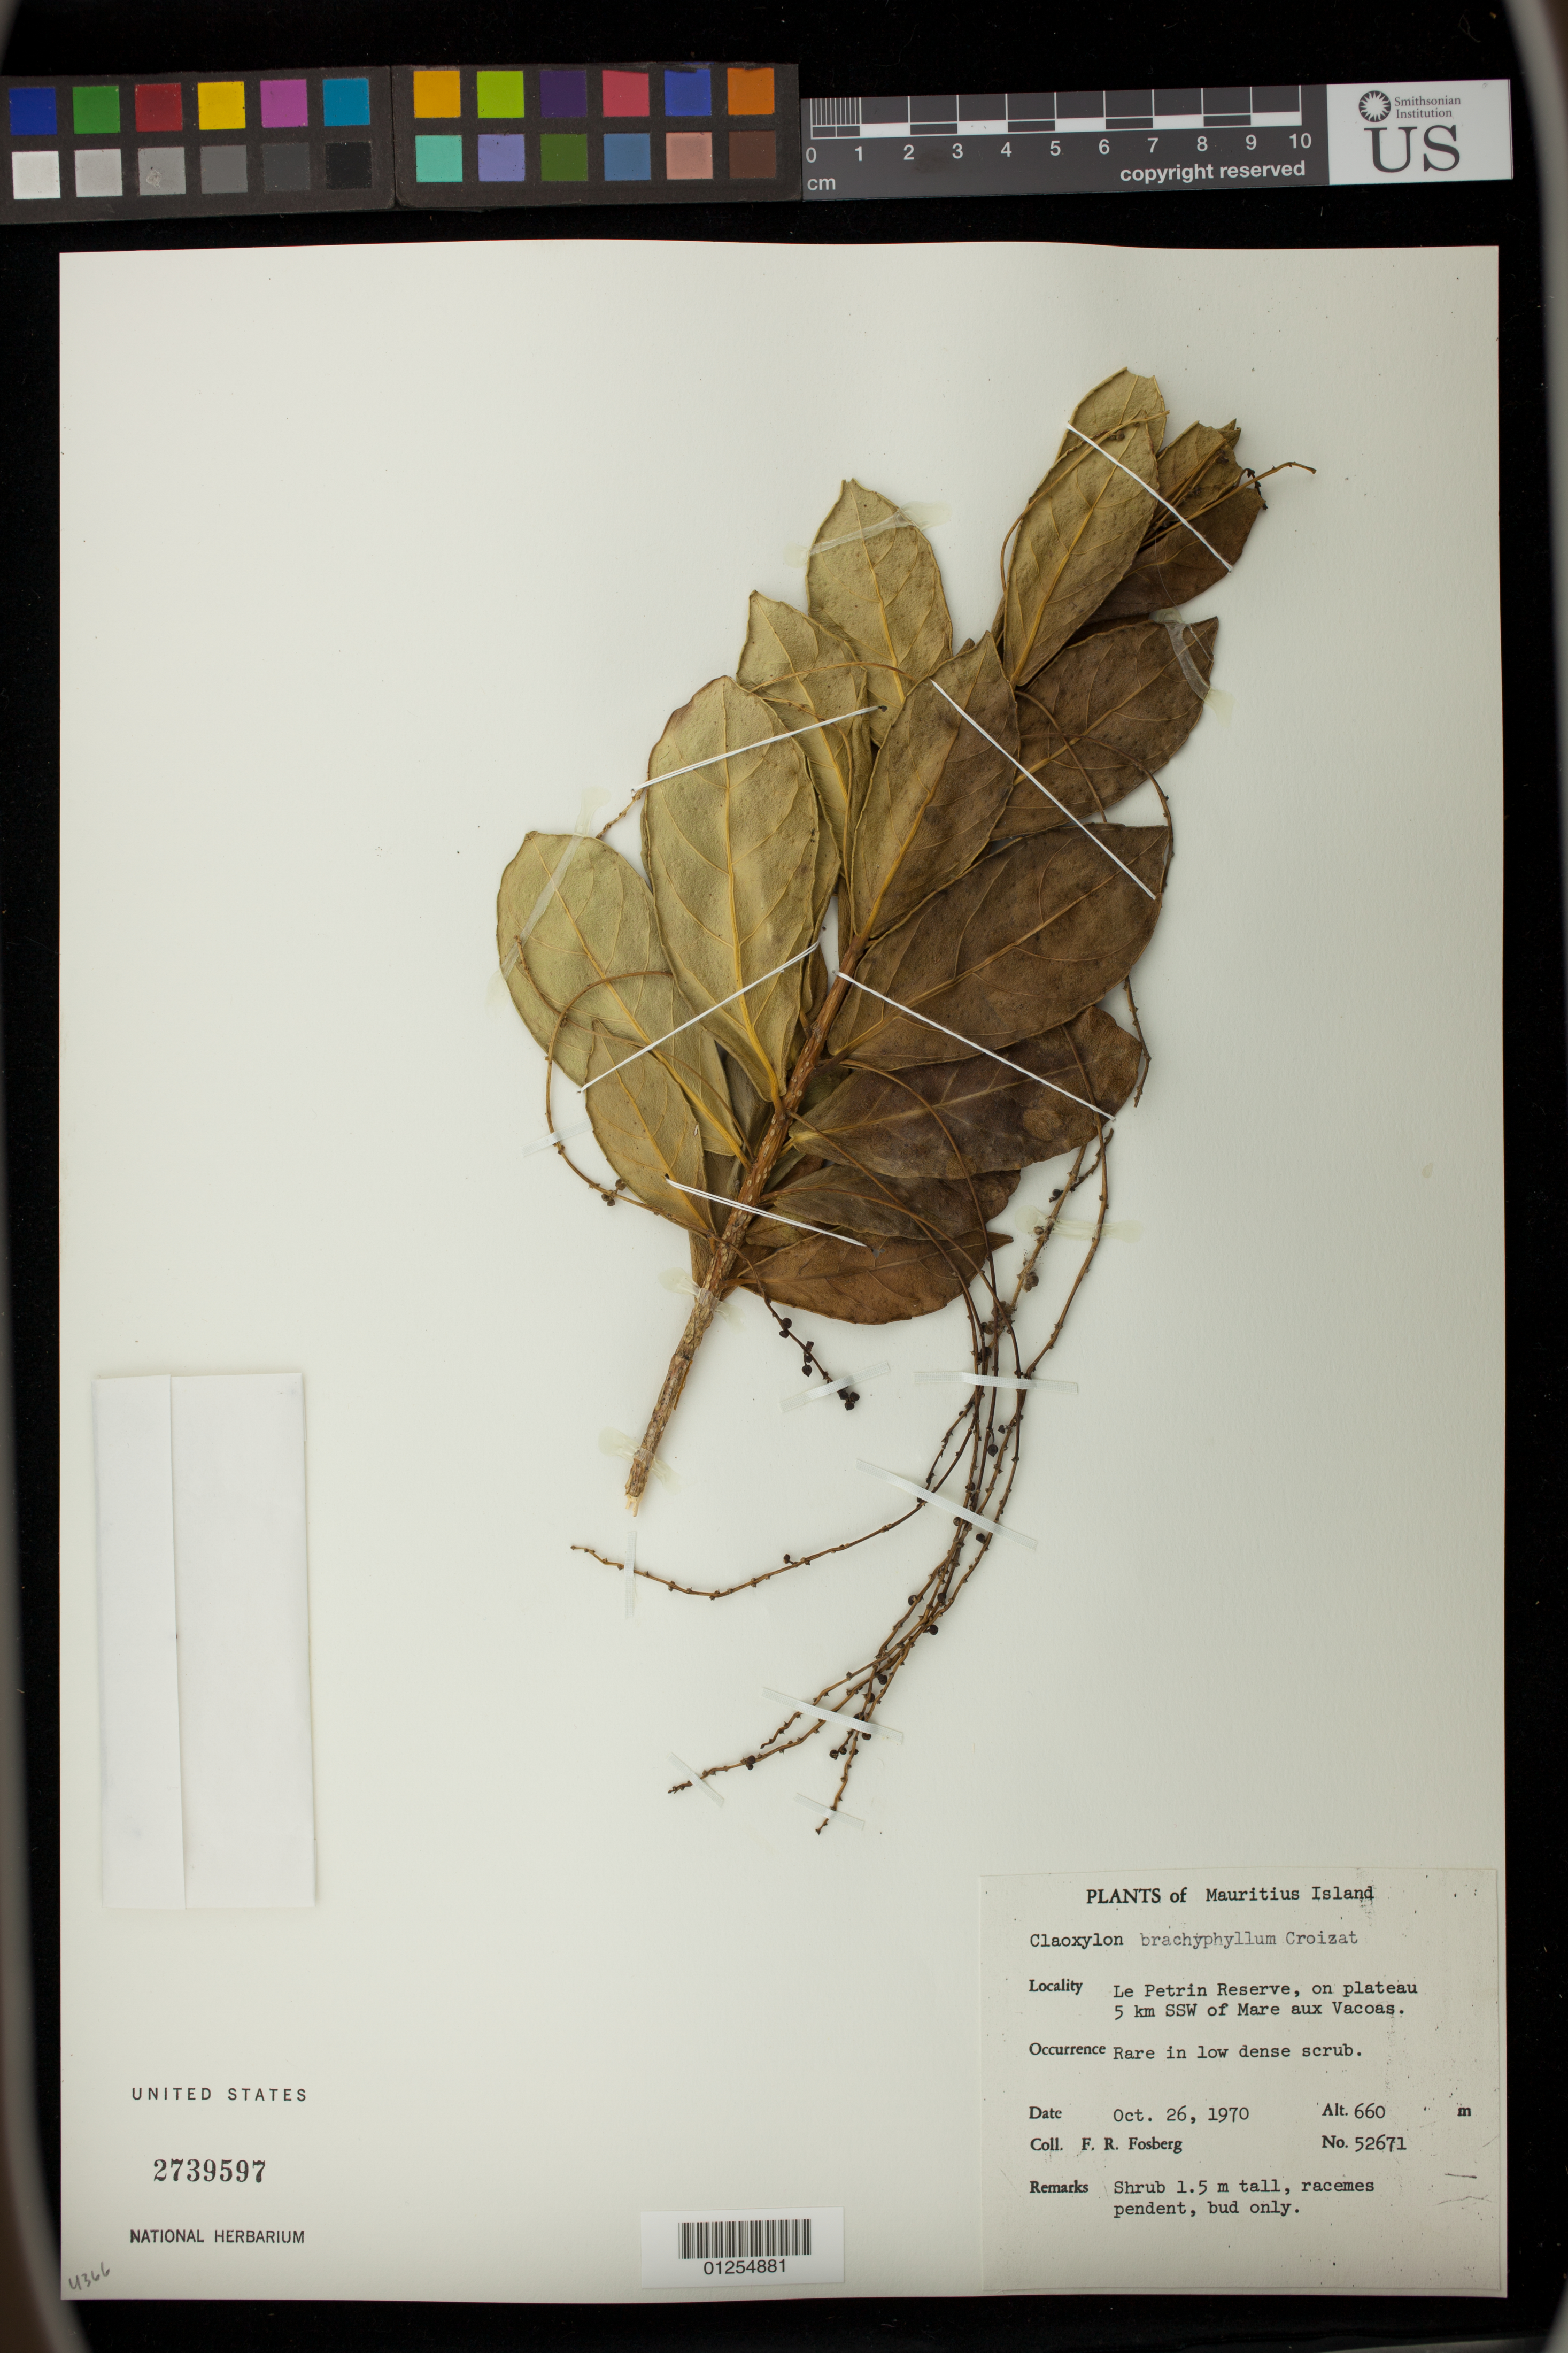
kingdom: Plantae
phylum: Tracheophyta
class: Magnoliopsida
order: Malpighiales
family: Euphorbiaceae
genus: Claoxylon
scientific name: Claoxylon brachyphyllum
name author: Croizat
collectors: F. R. Fosberg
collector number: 52671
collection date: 1970-10-26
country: Mauritius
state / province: Plaines Wilhems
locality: Le Petrin Reserve, on plateau 5 km SSW of Mare aux Vacoas.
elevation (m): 660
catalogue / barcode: US 2739597